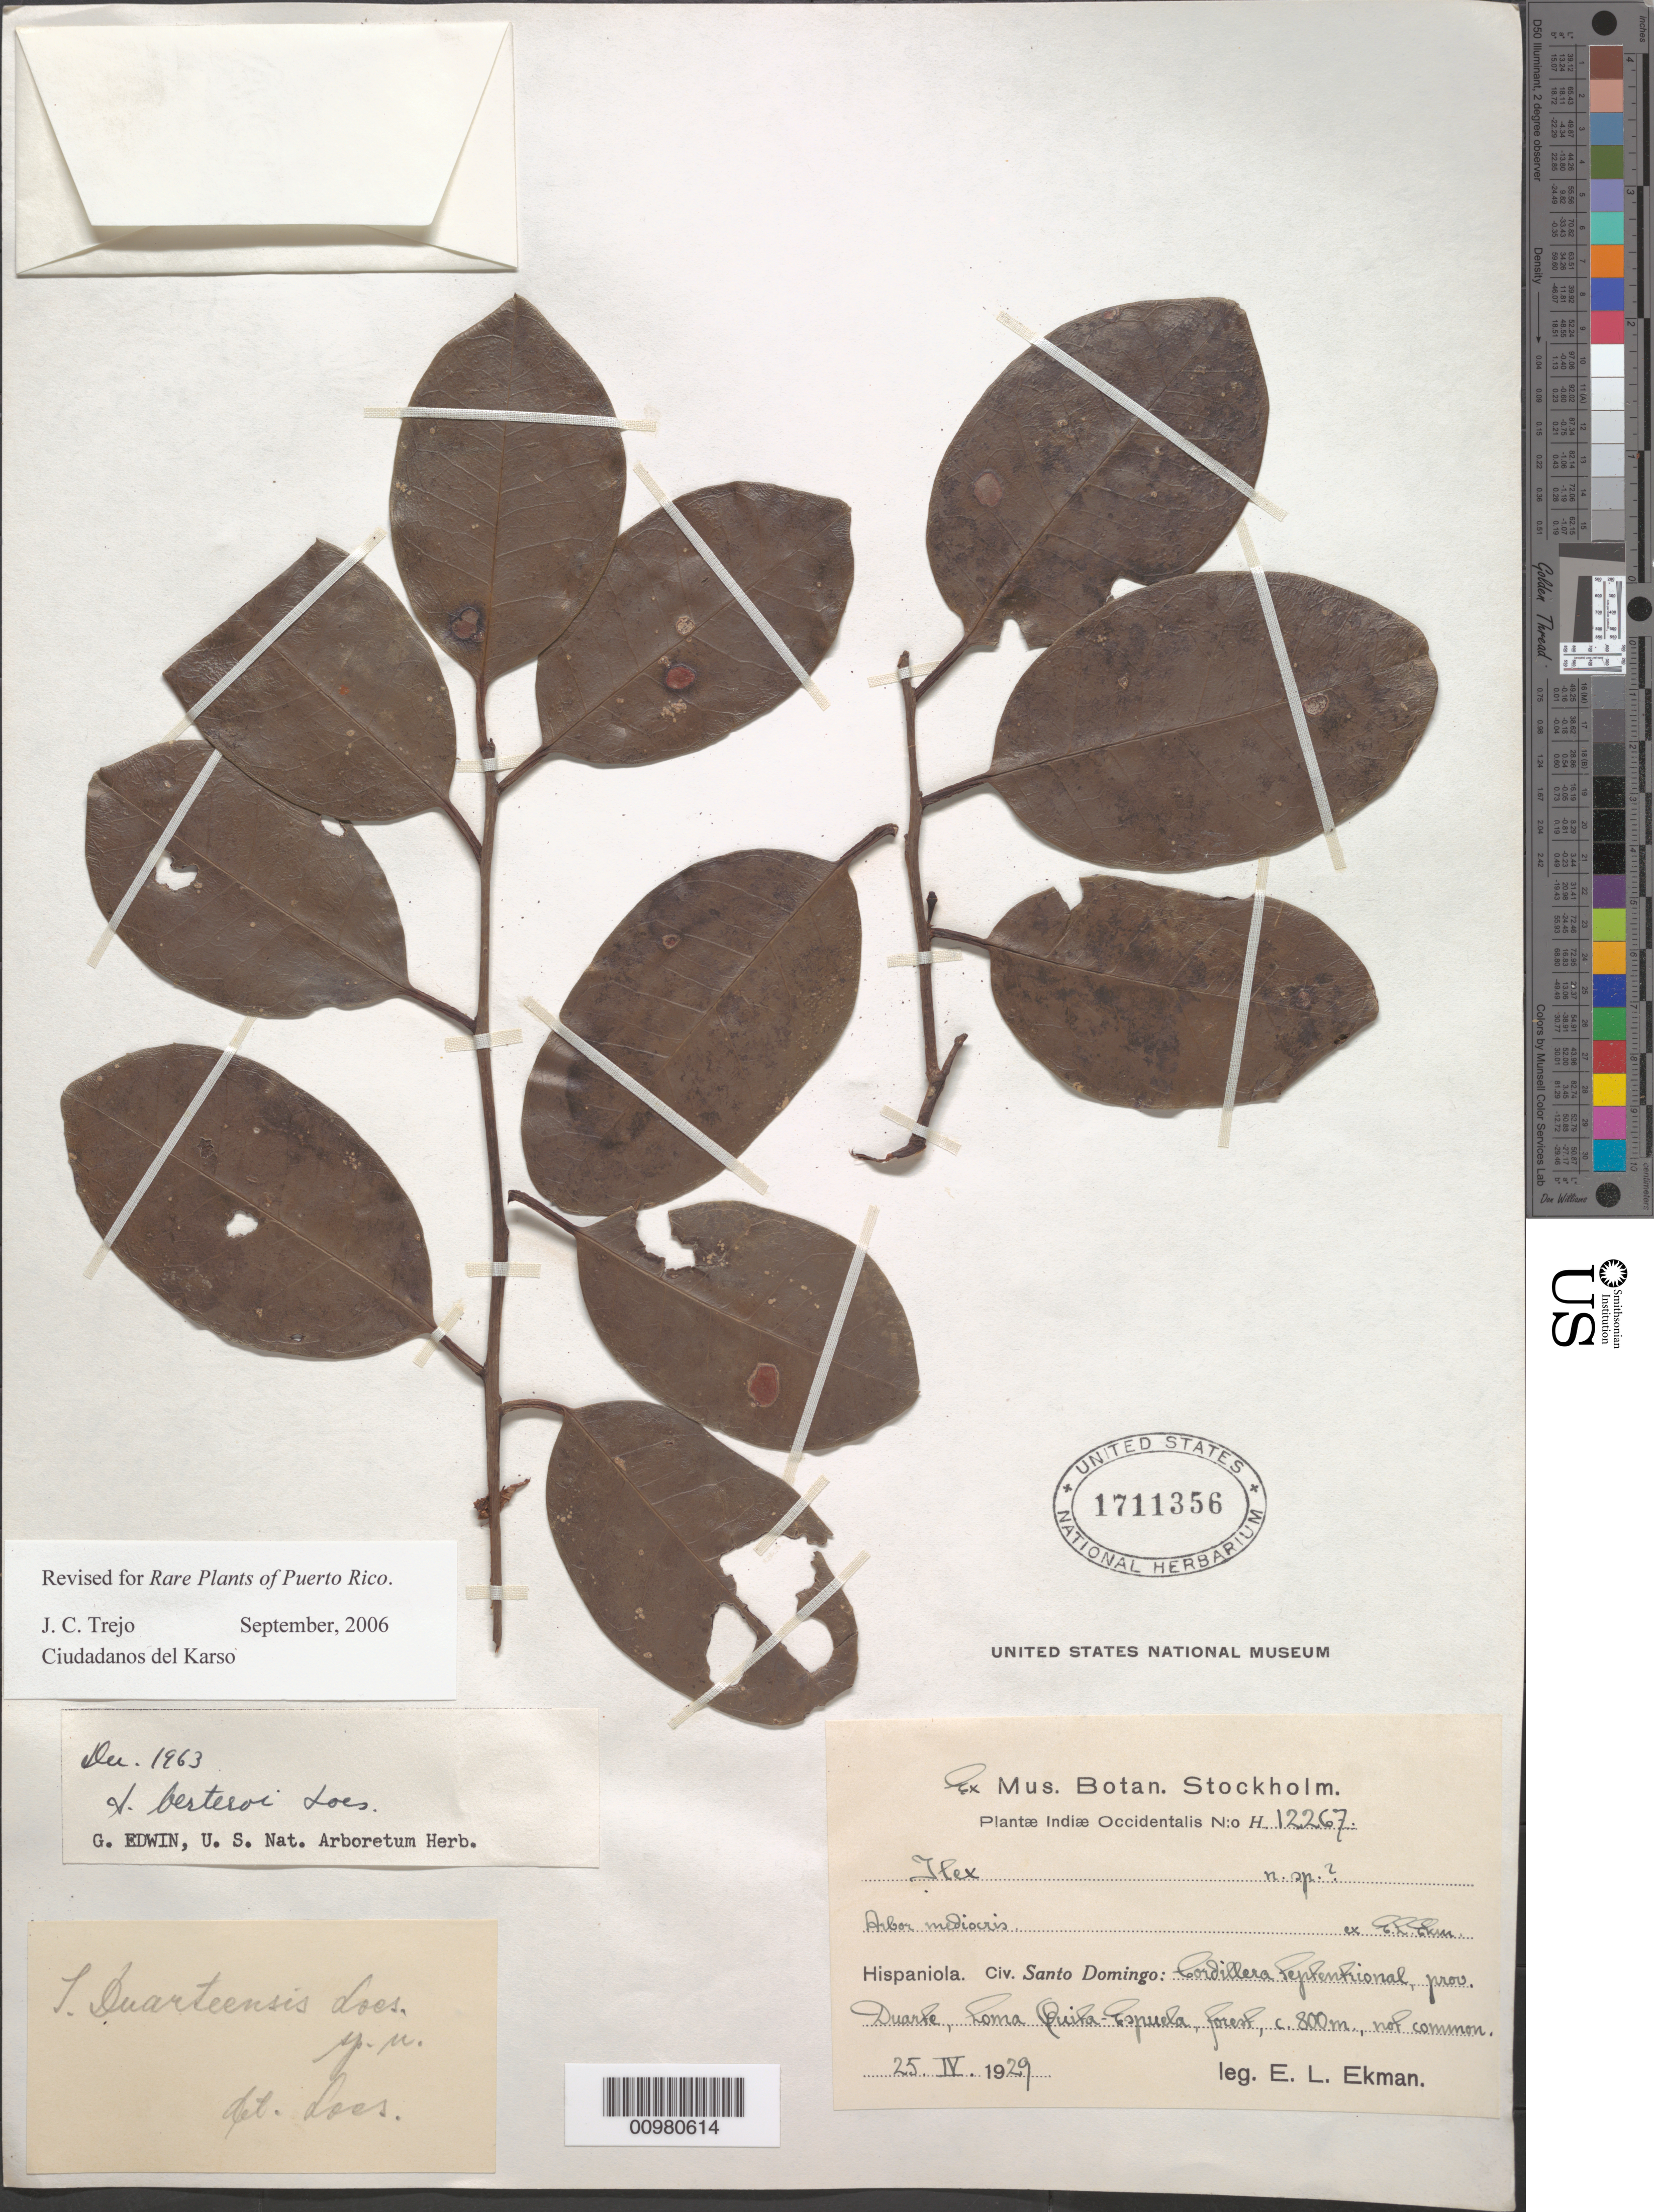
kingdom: Plantae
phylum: Tracheophyta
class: Magnoliopsida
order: Aquifoliales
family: Aquifoliaceae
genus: Ilex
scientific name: Ilex berteroi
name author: Loes.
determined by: Trejo-Torres, J. C.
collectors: E. L. Ekman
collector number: H 12267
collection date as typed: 25 Apr 1929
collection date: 1929-04-25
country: Dominican Republic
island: Hispaniola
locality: Loma Qinta-Espuela, prov. Duarte, Cordillera Septentrional.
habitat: Forest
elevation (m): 800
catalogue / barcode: US 1711356